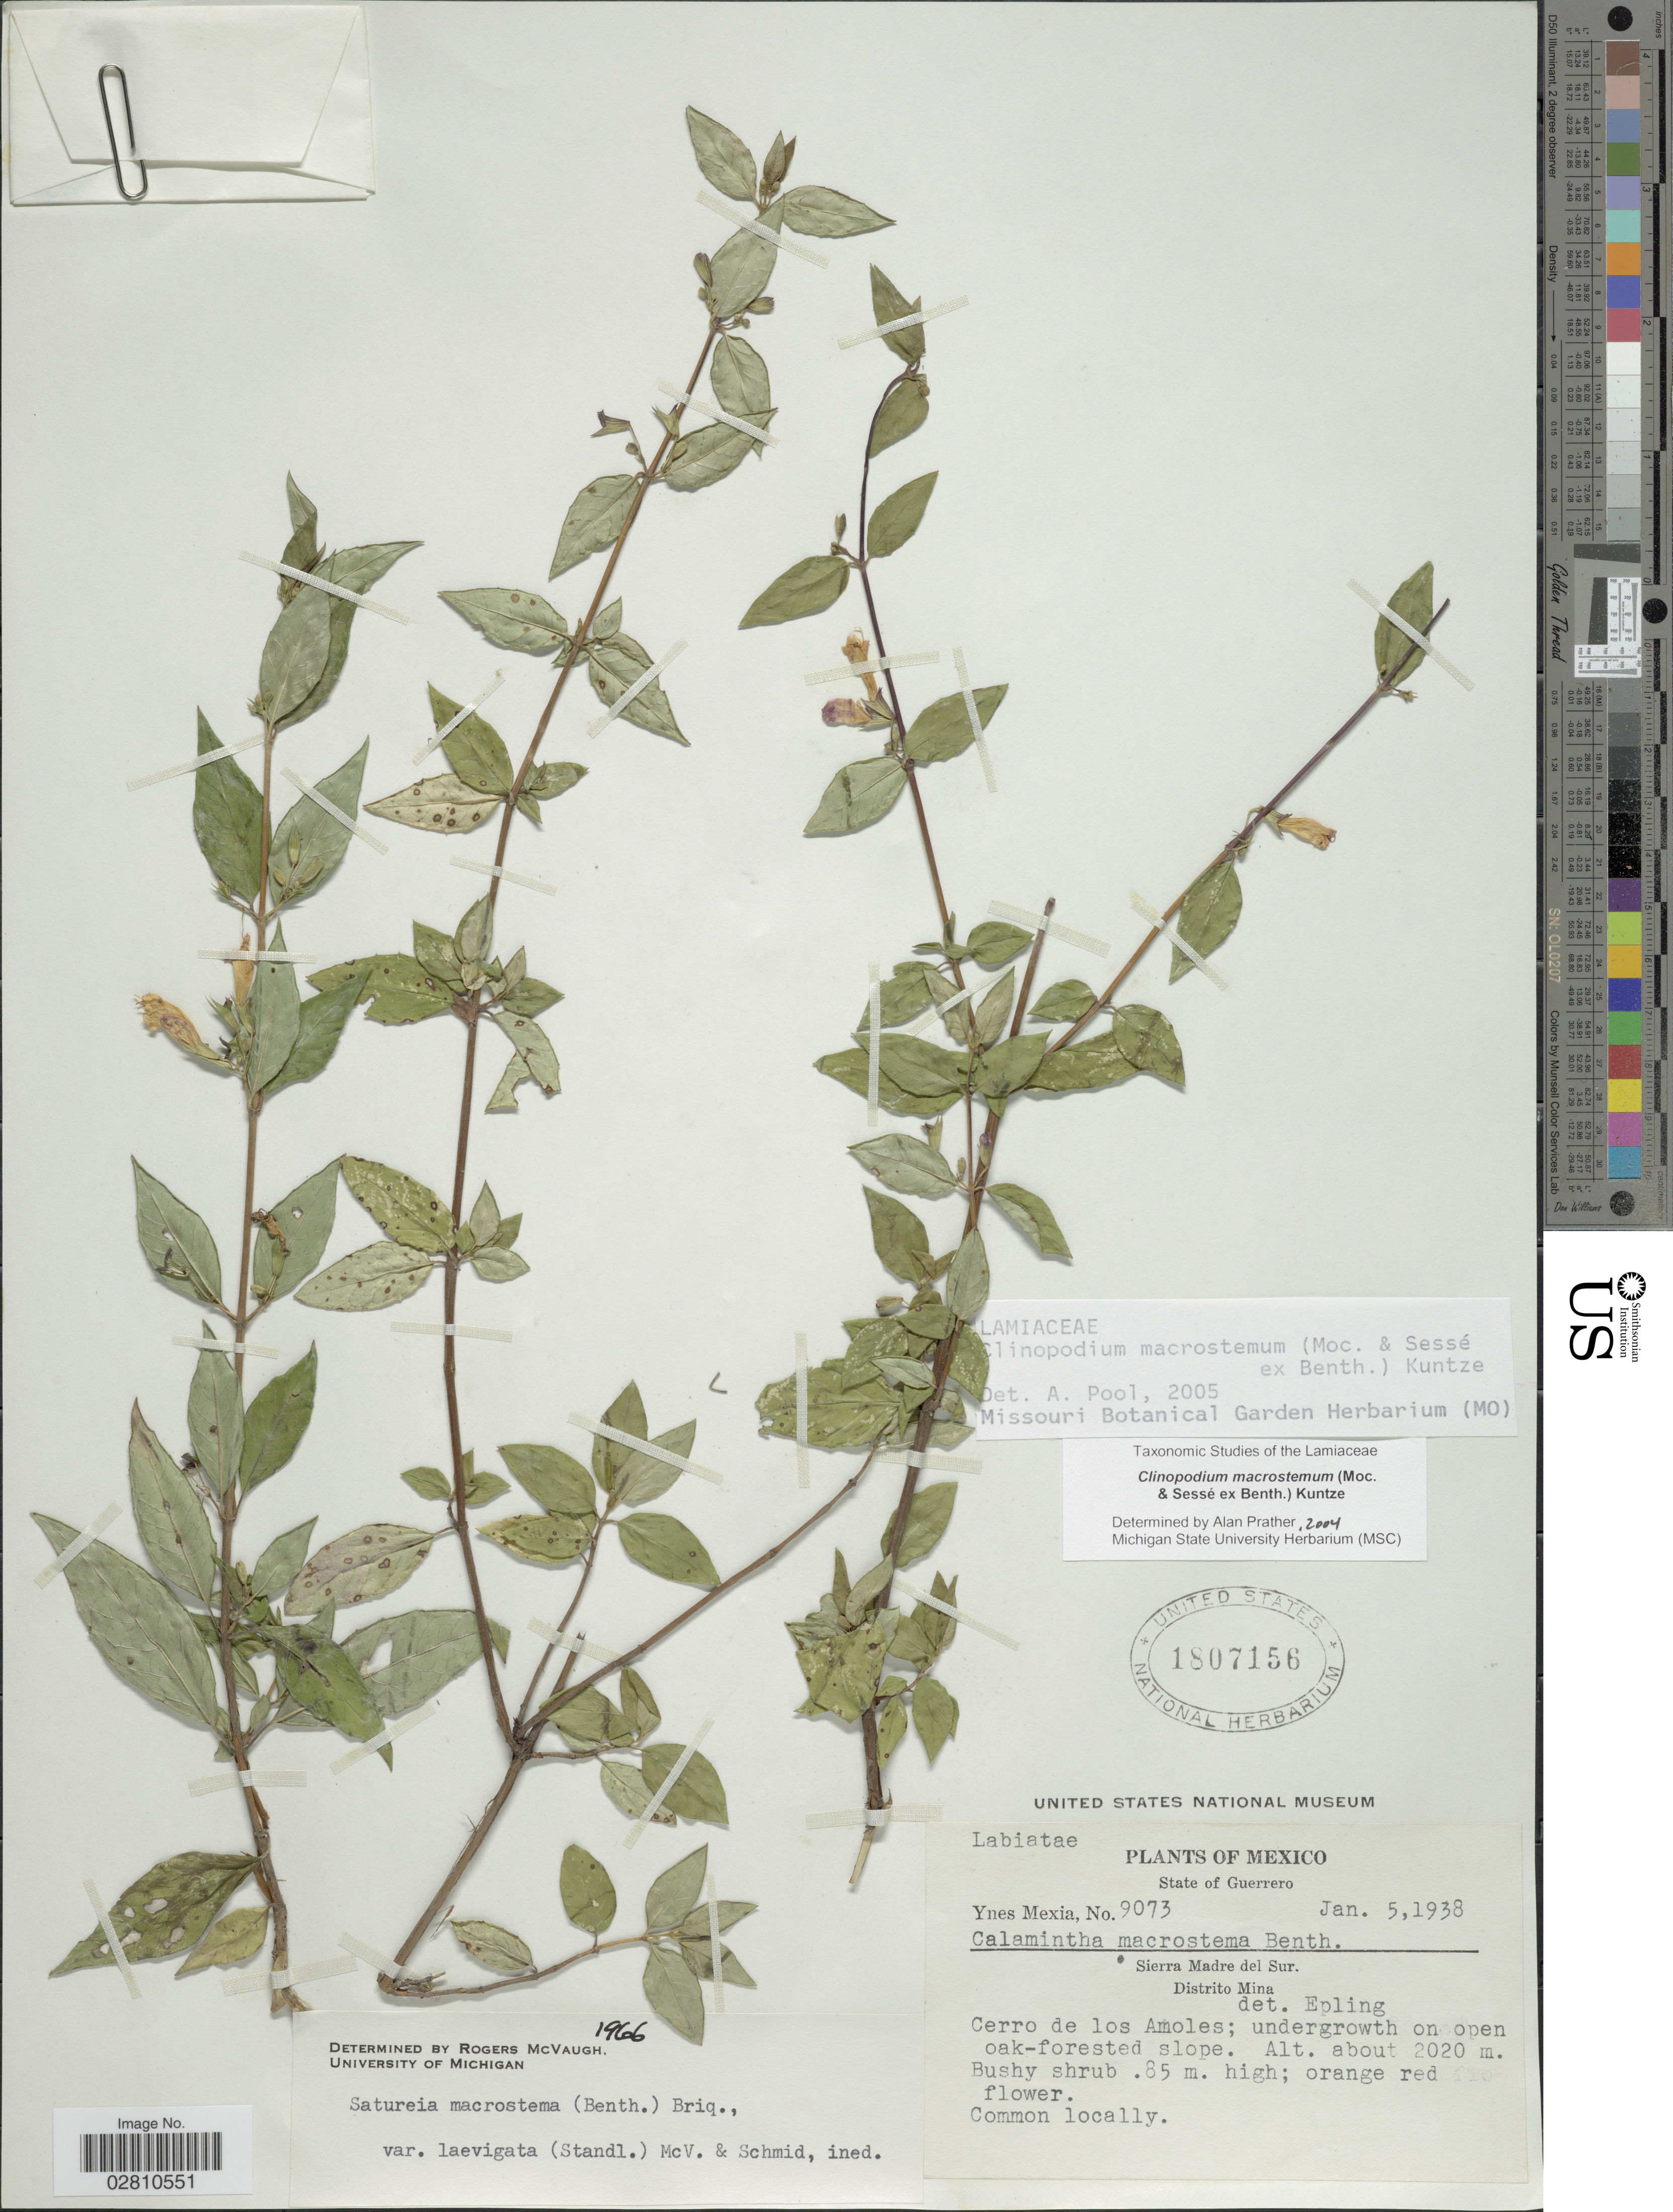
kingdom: Plantae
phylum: Tracheophyta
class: Magnoliopsida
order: Lamiales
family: Lamiaceae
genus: Clinopodium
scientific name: Clinopodium macrostemum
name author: (Moc. & Sessé ex Benth.) Kuntze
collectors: Y. Mexia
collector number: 9073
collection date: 1938-01-05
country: Mexico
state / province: Guerrero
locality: Sierra Madre del Sur, Distrito Mina, Cerro de los Amoles.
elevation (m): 2020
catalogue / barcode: US 1807156